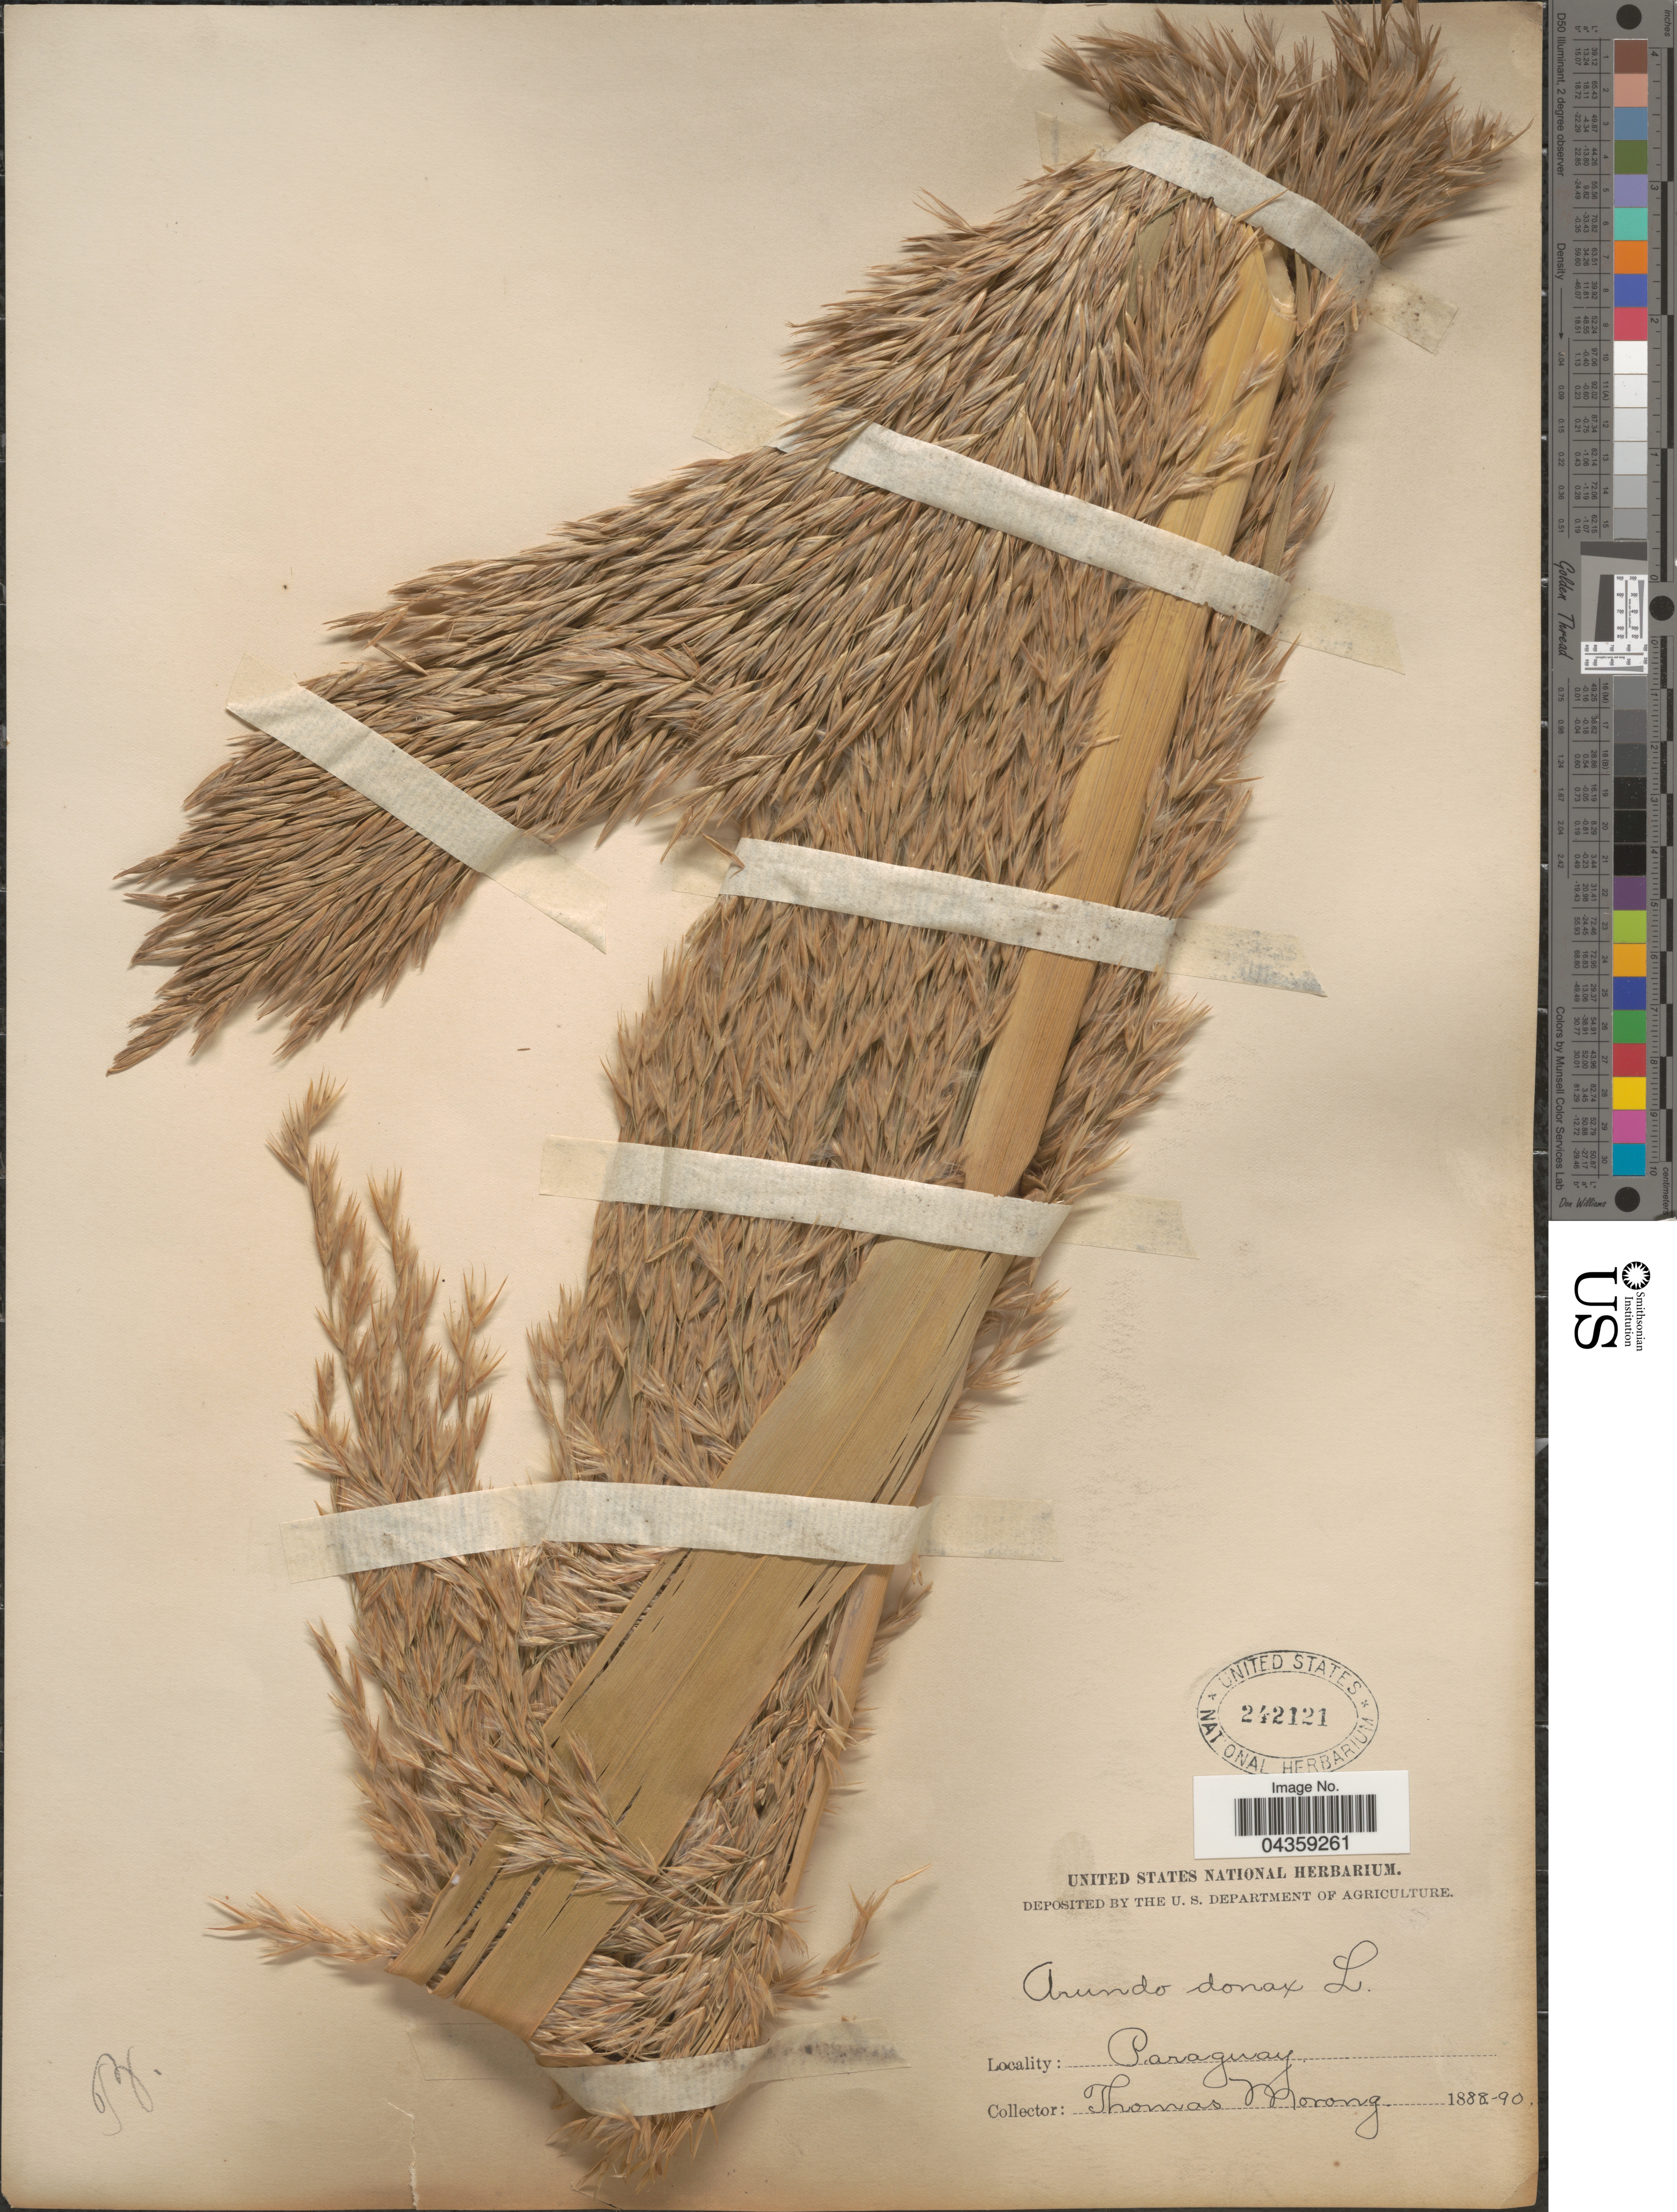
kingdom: Plantae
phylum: Tracheophyta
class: Liliopsida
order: Poales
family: Poaceae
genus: Arundo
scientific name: Arundo donax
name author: L.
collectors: ex herb. T. Morong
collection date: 1888/1890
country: Paraguay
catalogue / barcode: US 242121